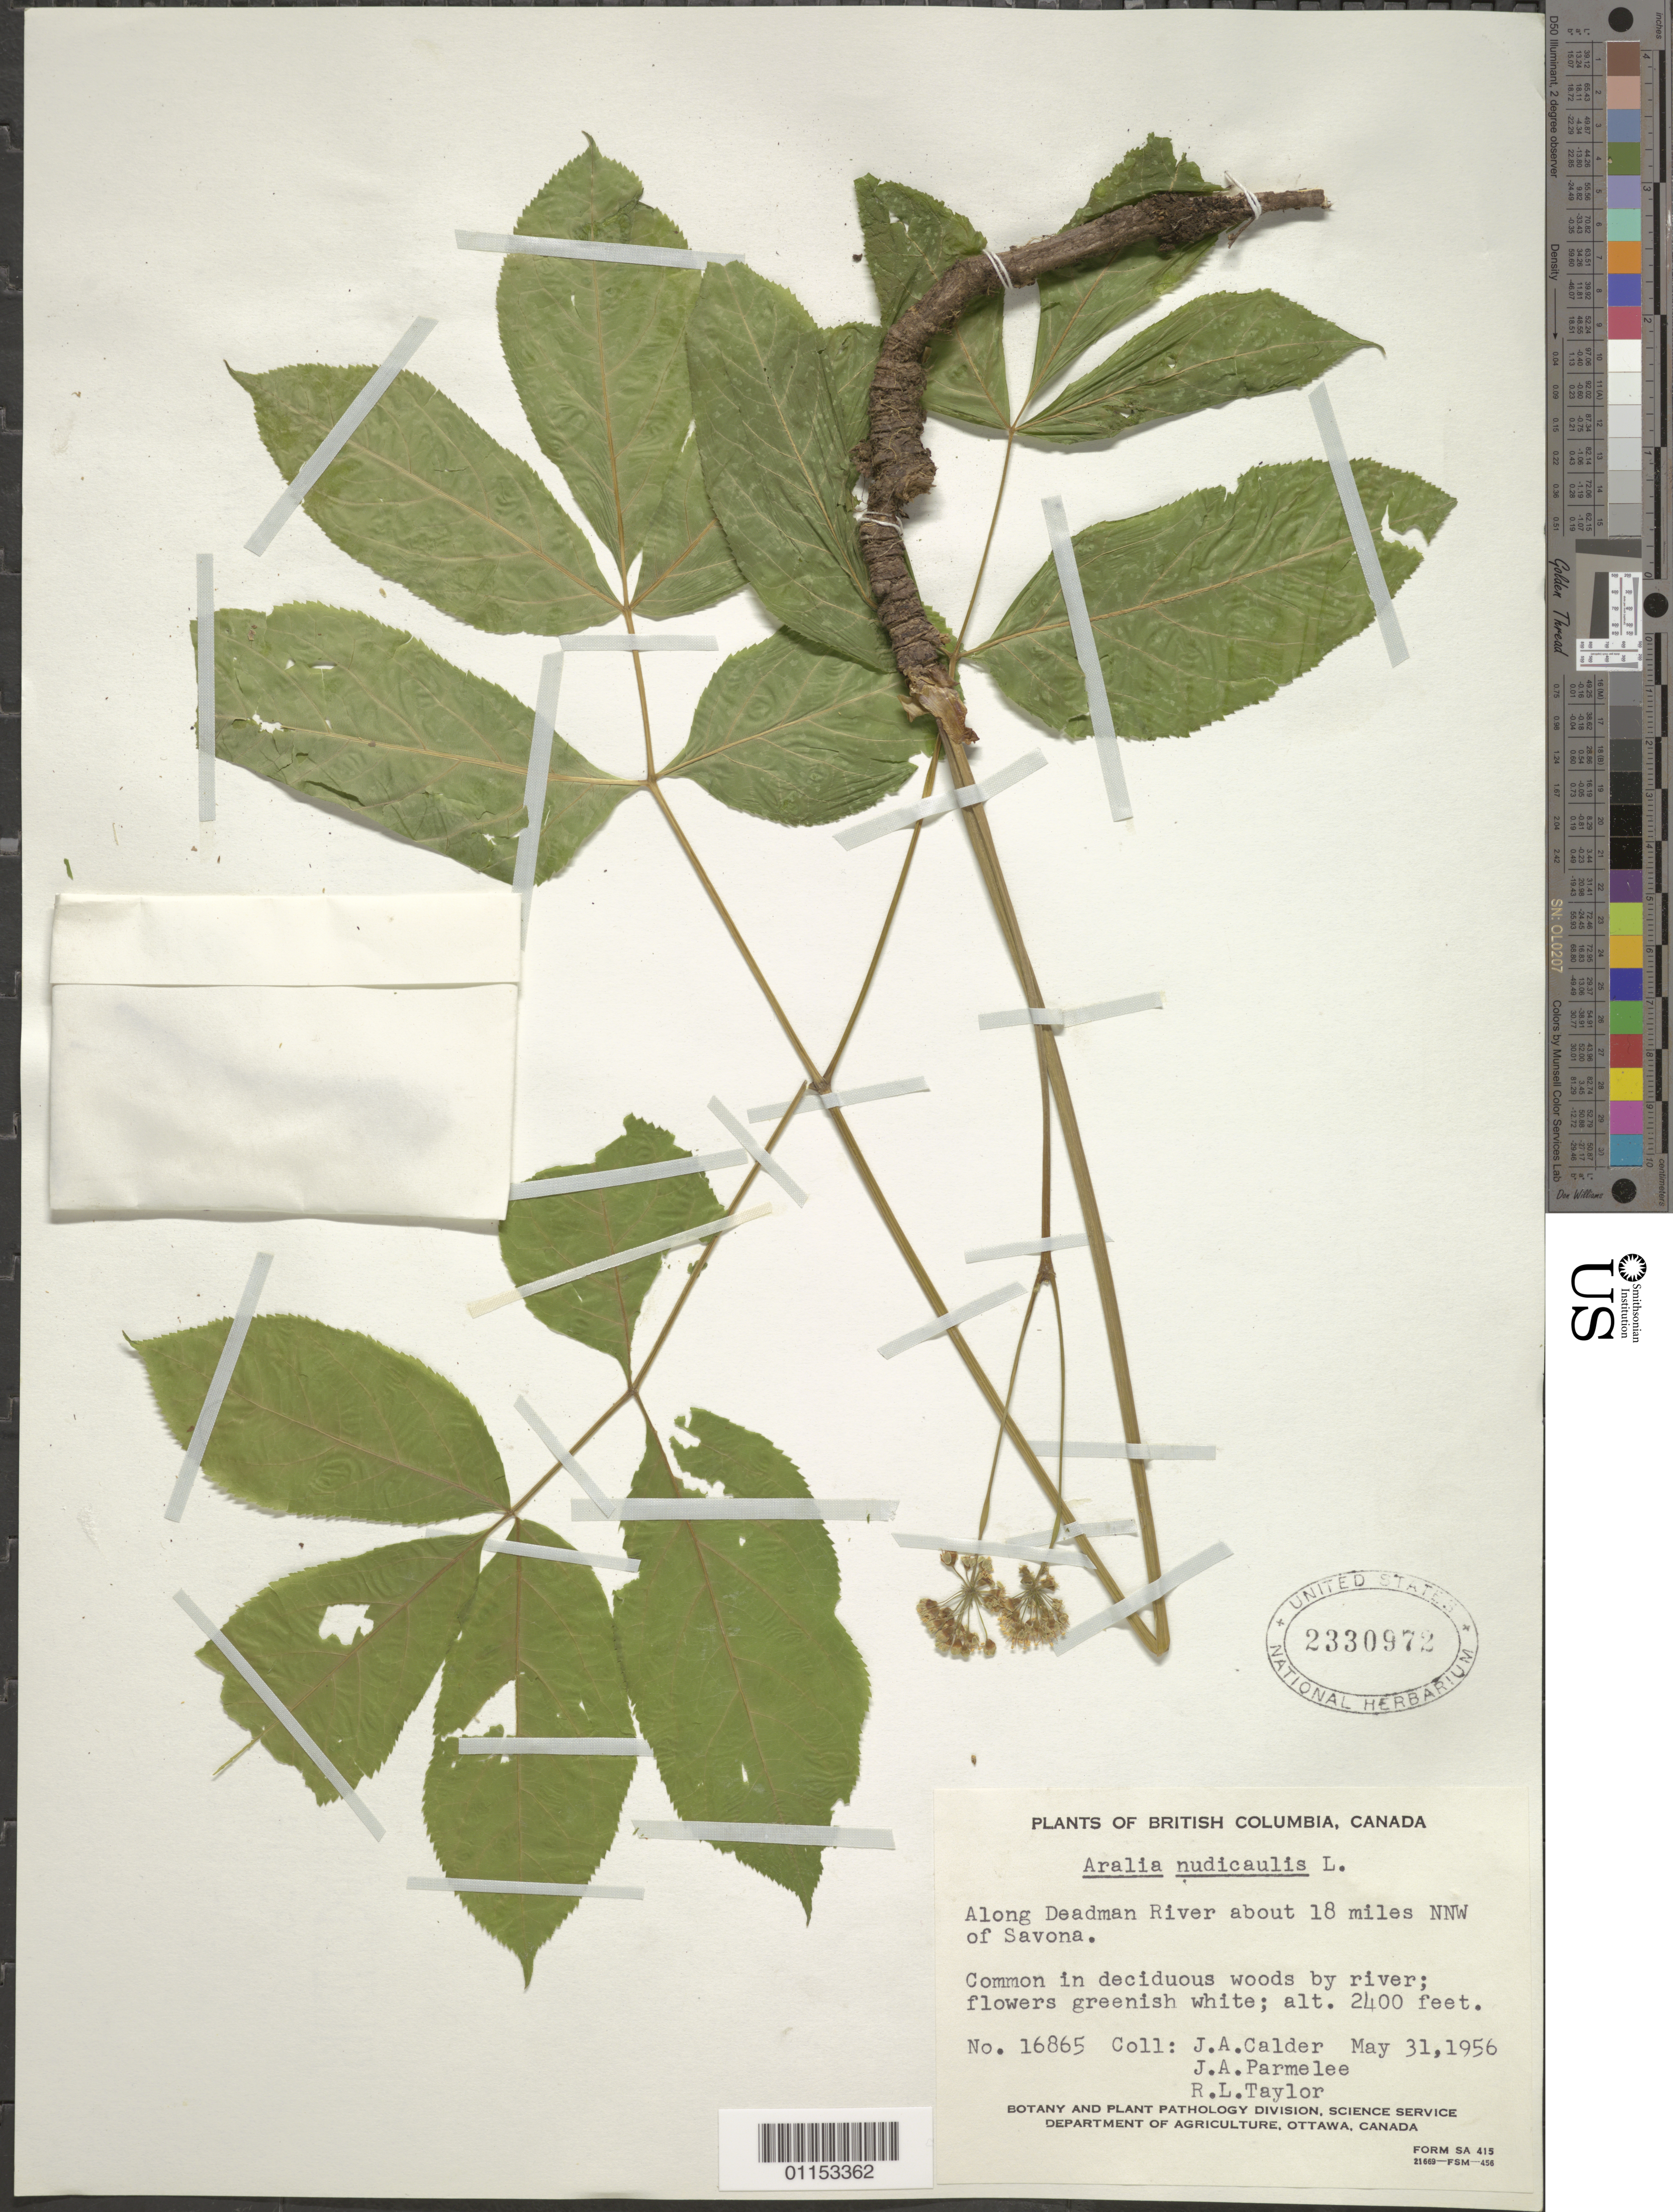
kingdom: Plantae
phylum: Tracheophyta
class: Magnoliopsida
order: Apiales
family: Araliaceae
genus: Aralia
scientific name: Aralia nudicaulis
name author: L.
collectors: J. A. Calder, J. A. Parmelee & R. L. Taylor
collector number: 16865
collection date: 1956-05-31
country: Canada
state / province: British Columbia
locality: Along Deadman River about 18 mi NNW of Savona.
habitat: Common in deciduous woods by river.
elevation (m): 732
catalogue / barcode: US 2330972